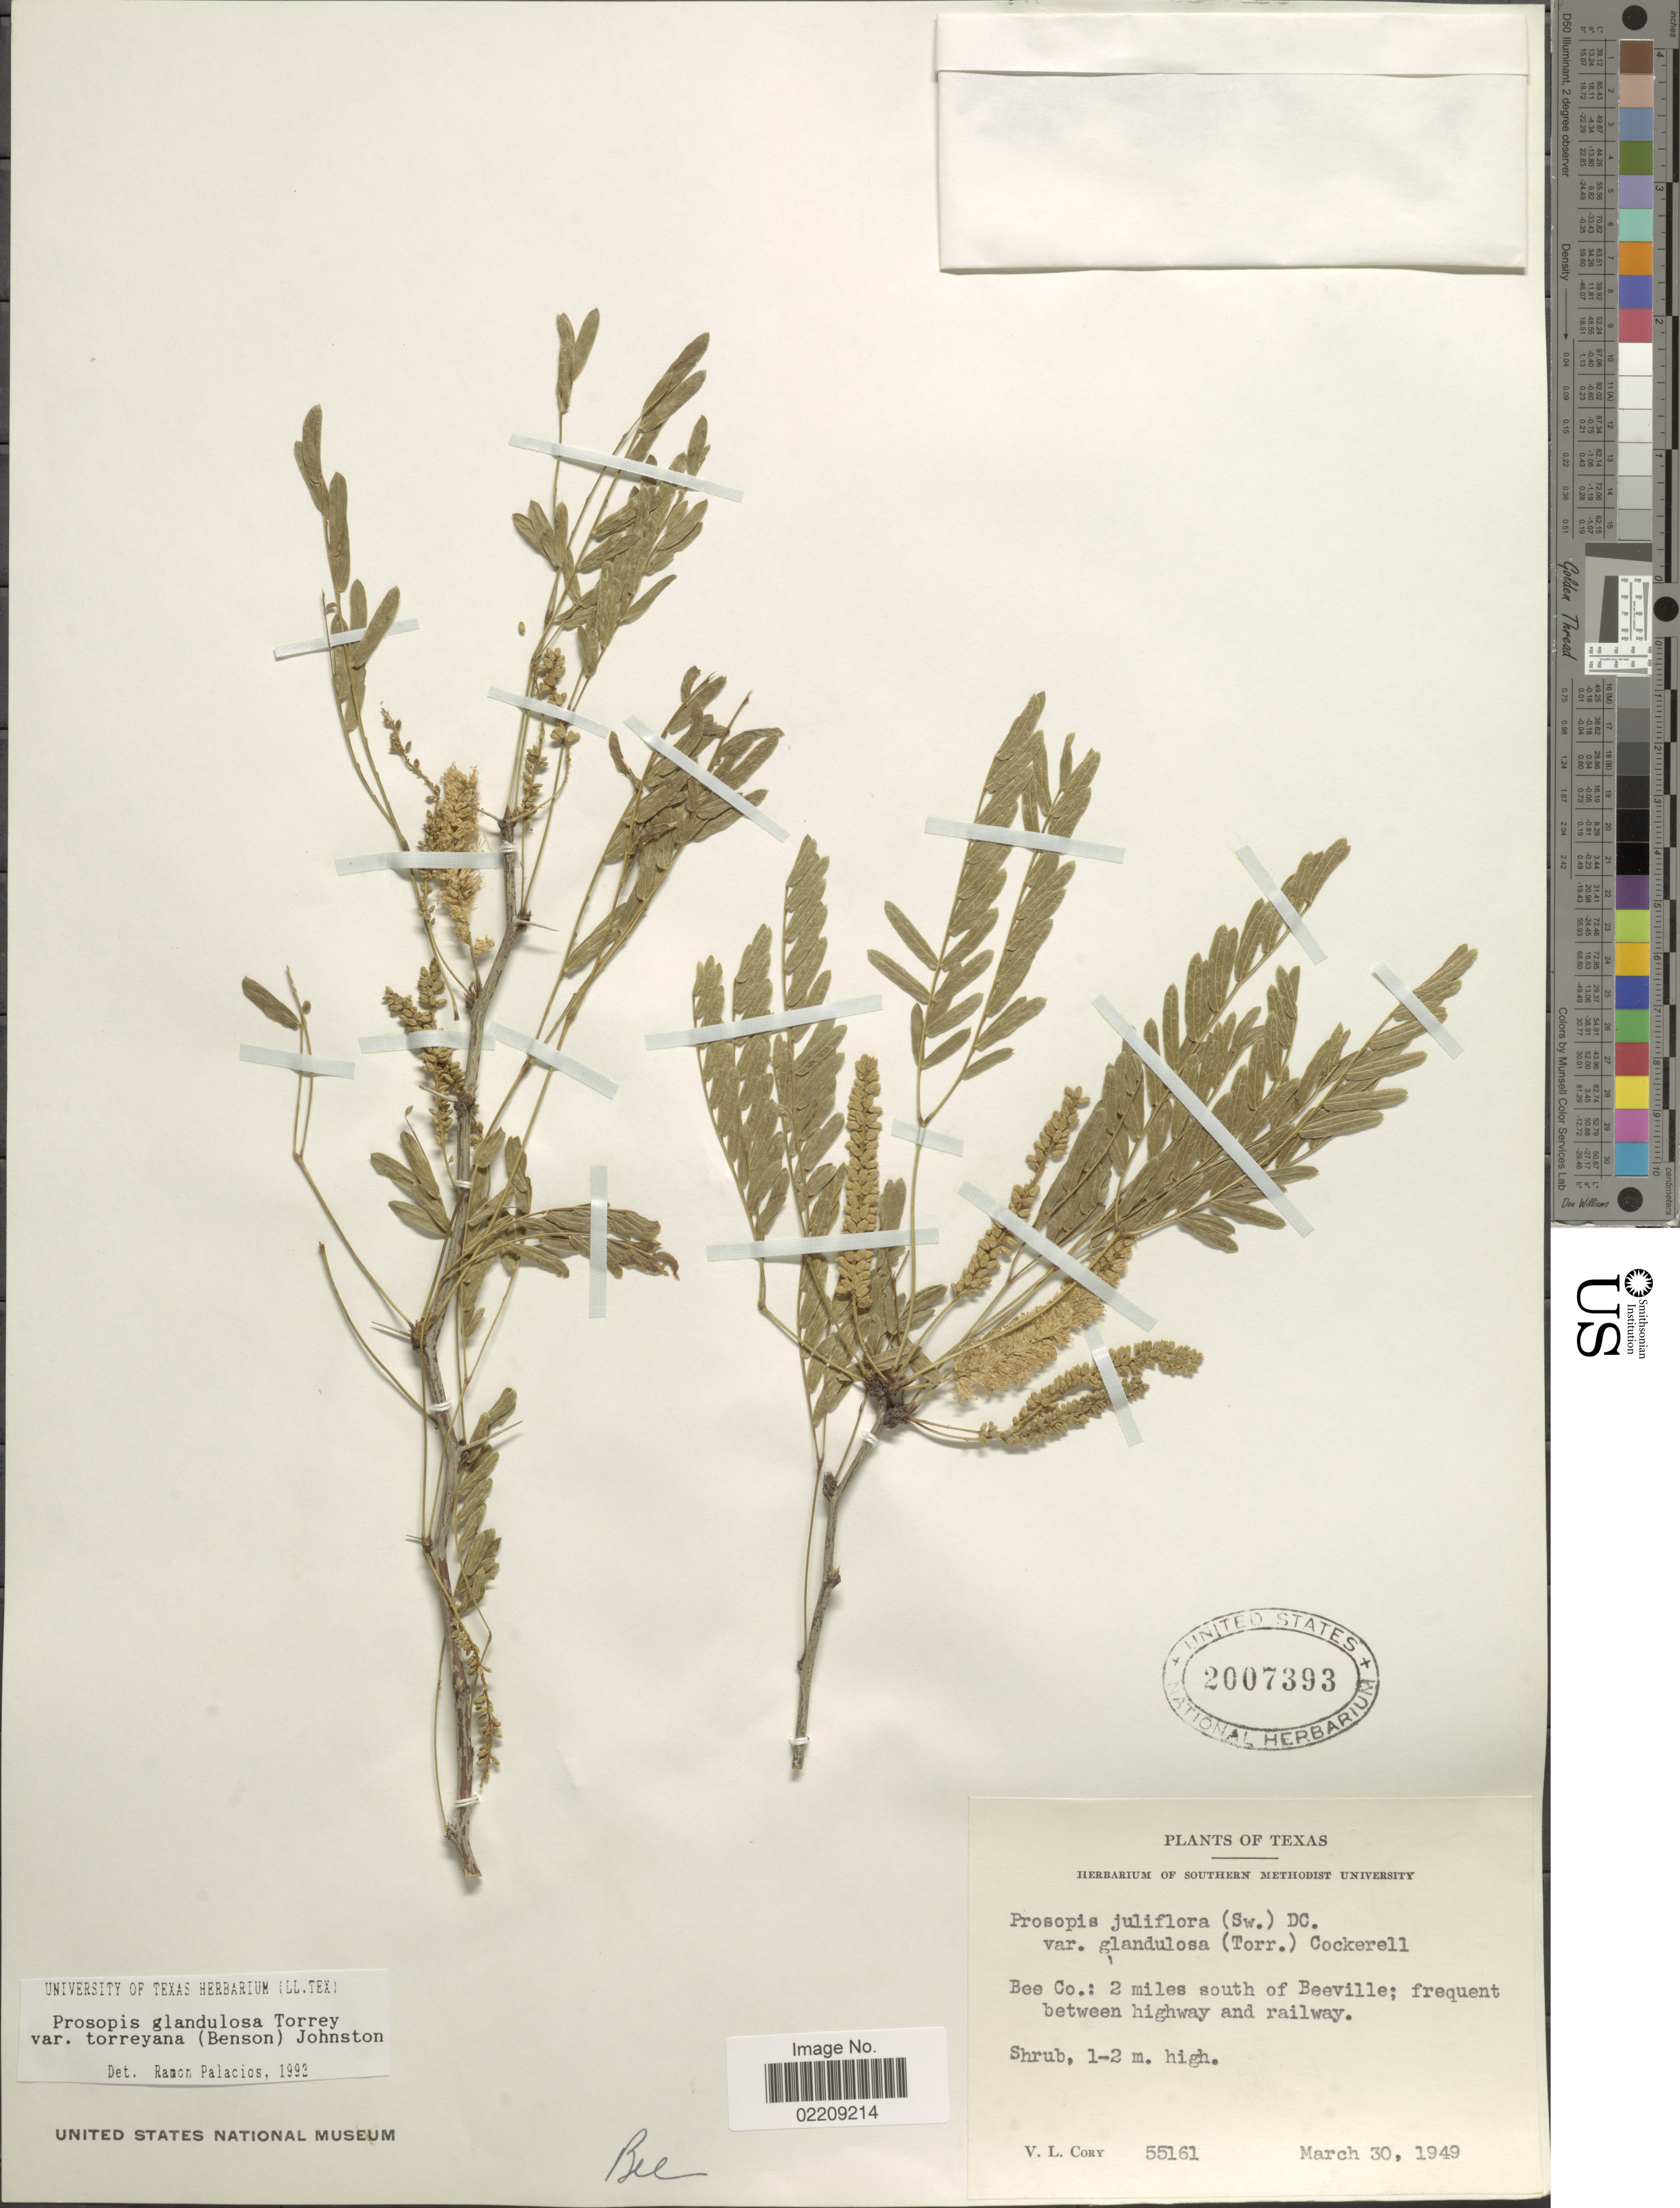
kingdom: Plantae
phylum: Tracheophyta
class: Magnoliopsida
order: Fabales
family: Fabaceae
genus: Neltuma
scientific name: Neltuma odorata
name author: (Torr. & Frém.) C. E. Hughes & G.P. Lewis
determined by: Strong, Mark T., (BOT), Smithsonian Institution - National Museum of Natural History (UNITED STATES)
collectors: V. Cory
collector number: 55161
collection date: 1949-03-30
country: United States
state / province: Texas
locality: Bee Co.: 2 miles south of Beeville; frequent between highway and railway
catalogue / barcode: US 2007393